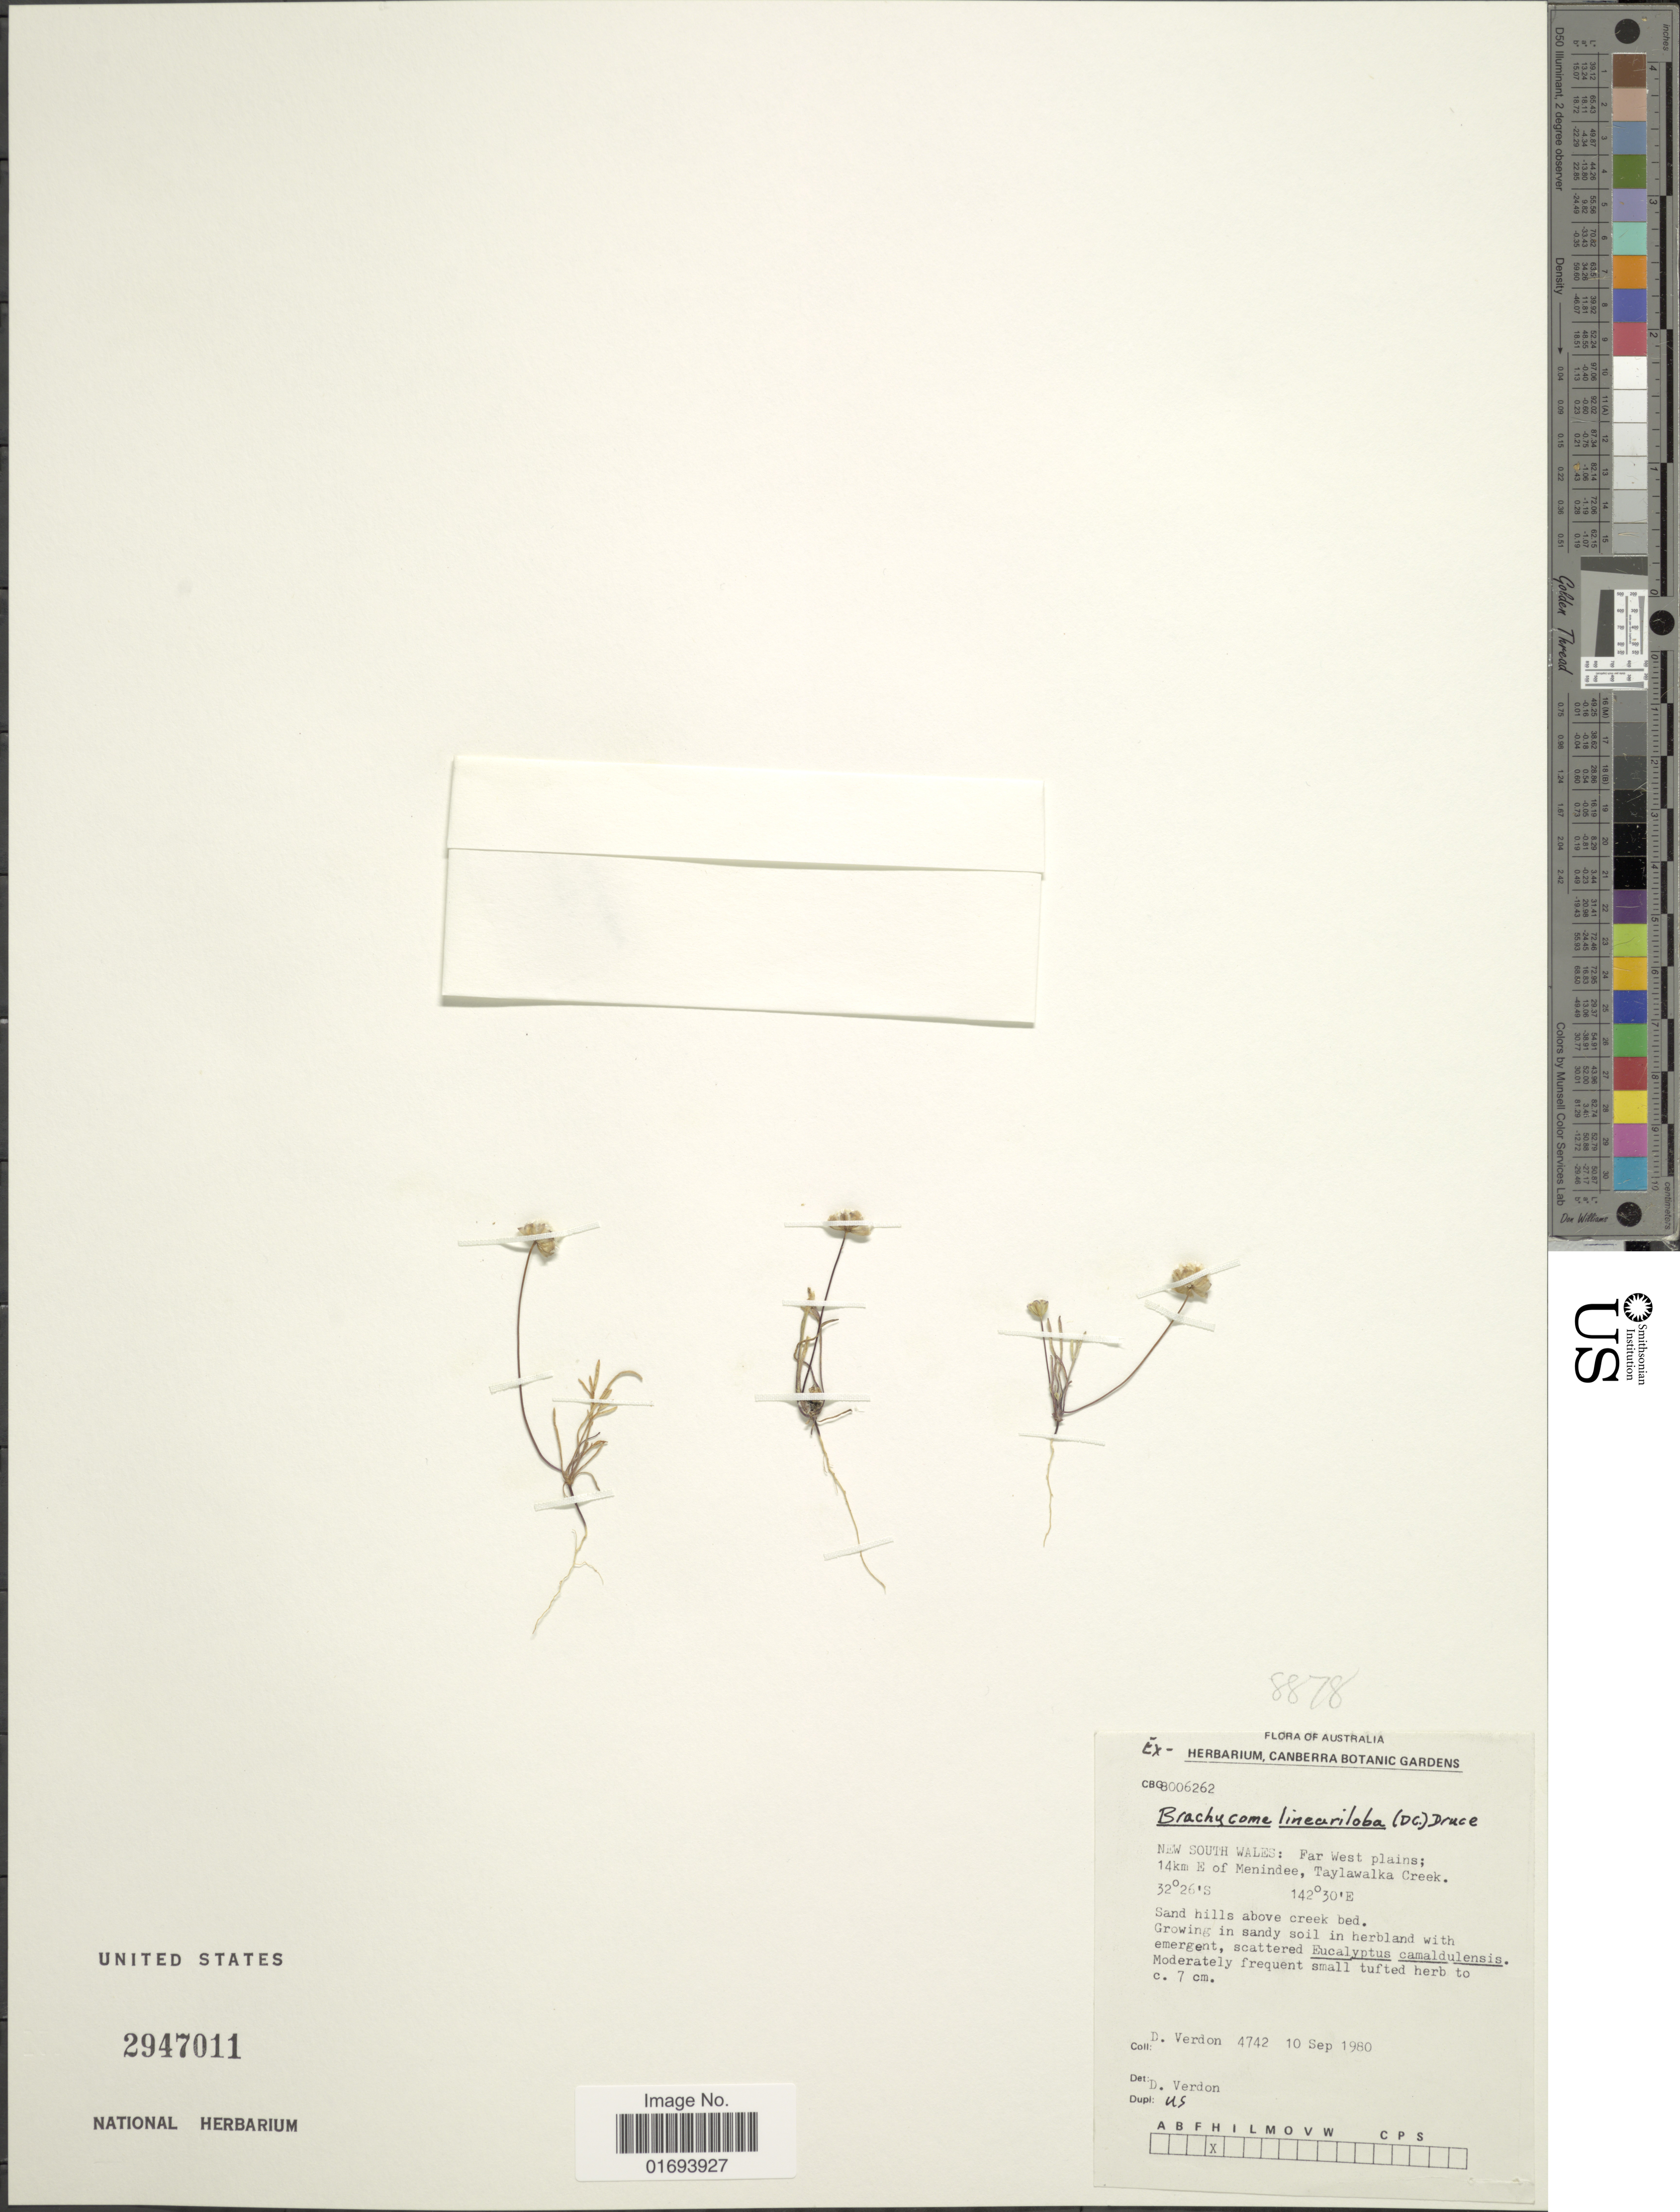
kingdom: Plantae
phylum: Tracheophyta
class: Magnoliopsida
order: Asterales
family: Asteraceae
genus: Brachyscome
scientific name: Brachyscome lineariloba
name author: (DC.) Druce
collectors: D. Verdon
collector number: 4742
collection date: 1980-09-10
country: Australia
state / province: New South Wales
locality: New South Wales: Far West plains; 14 km E of Menindee, Taylawalka Creek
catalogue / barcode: US 2947011